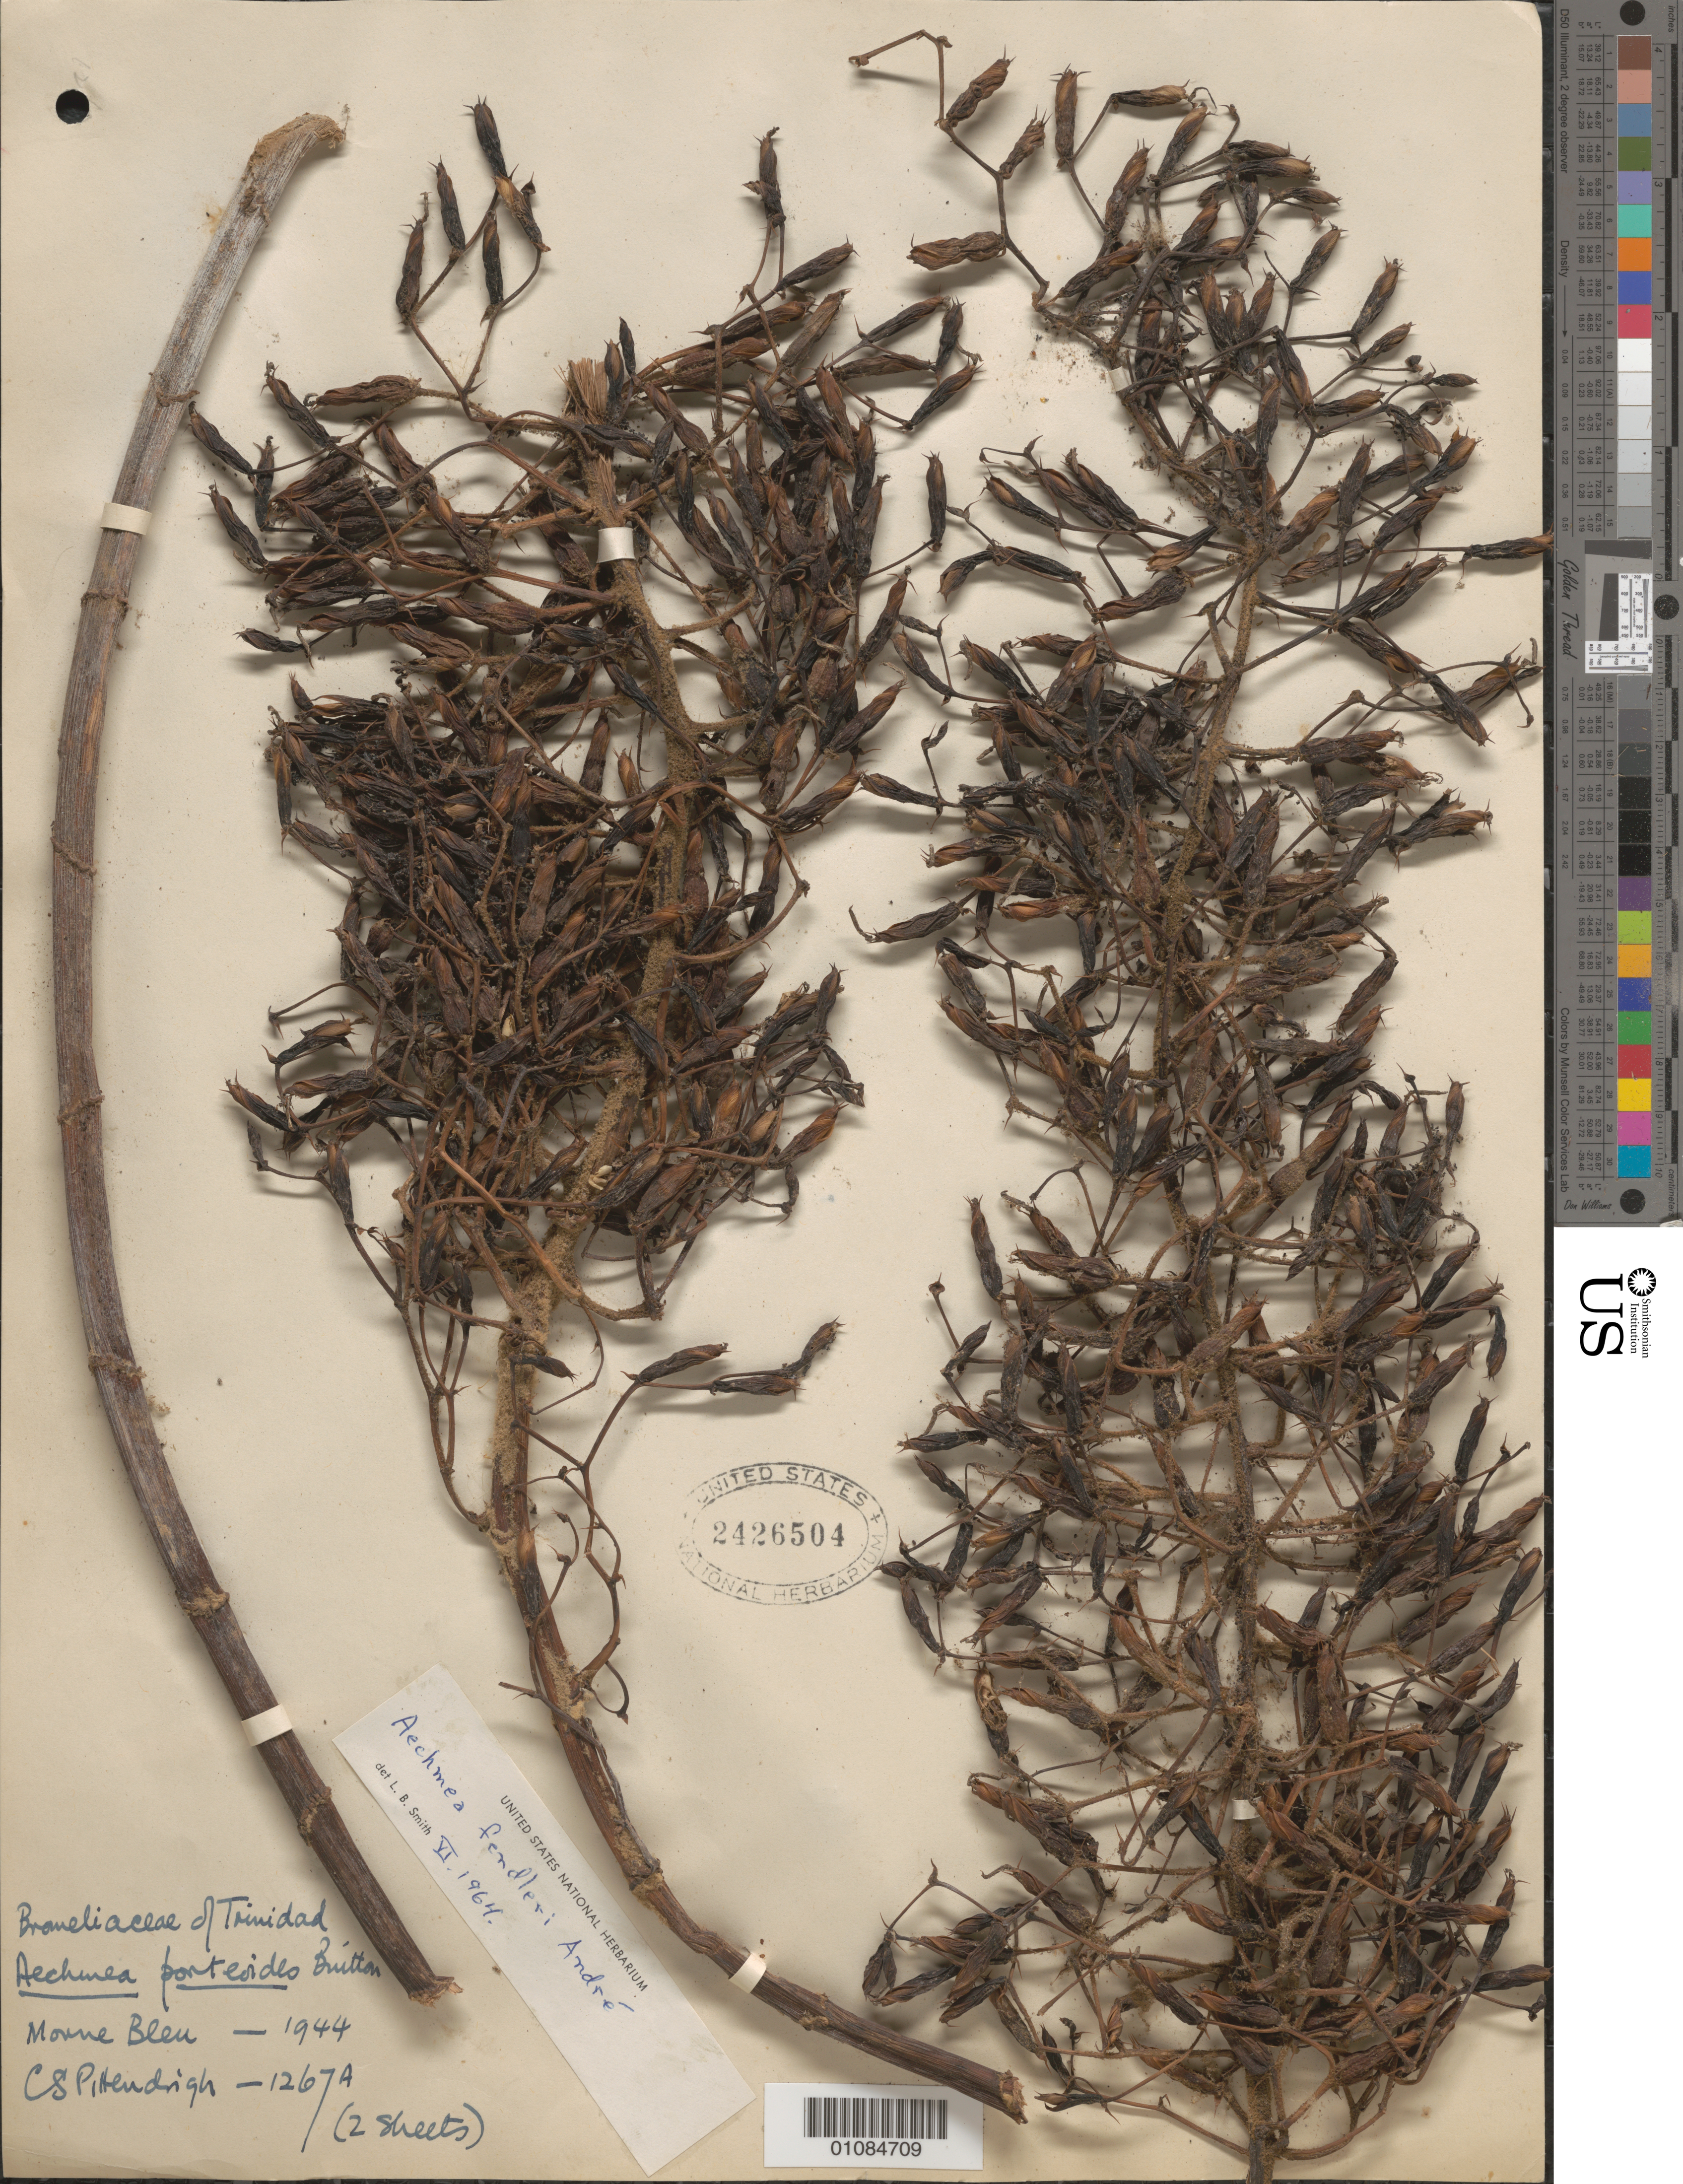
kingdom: Plantae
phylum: Tracheophyta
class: Liliopsida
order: Poales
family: Bromeliaceae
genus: Aechmea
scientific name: Aechmea fendleri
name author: André ex Mez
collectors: C. S. Pittendrigh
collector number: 1267A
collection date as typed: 1944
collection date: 1944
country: Trinidad and Tobago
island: Trinidad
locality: Morne Bleu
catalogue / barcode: US 2426504